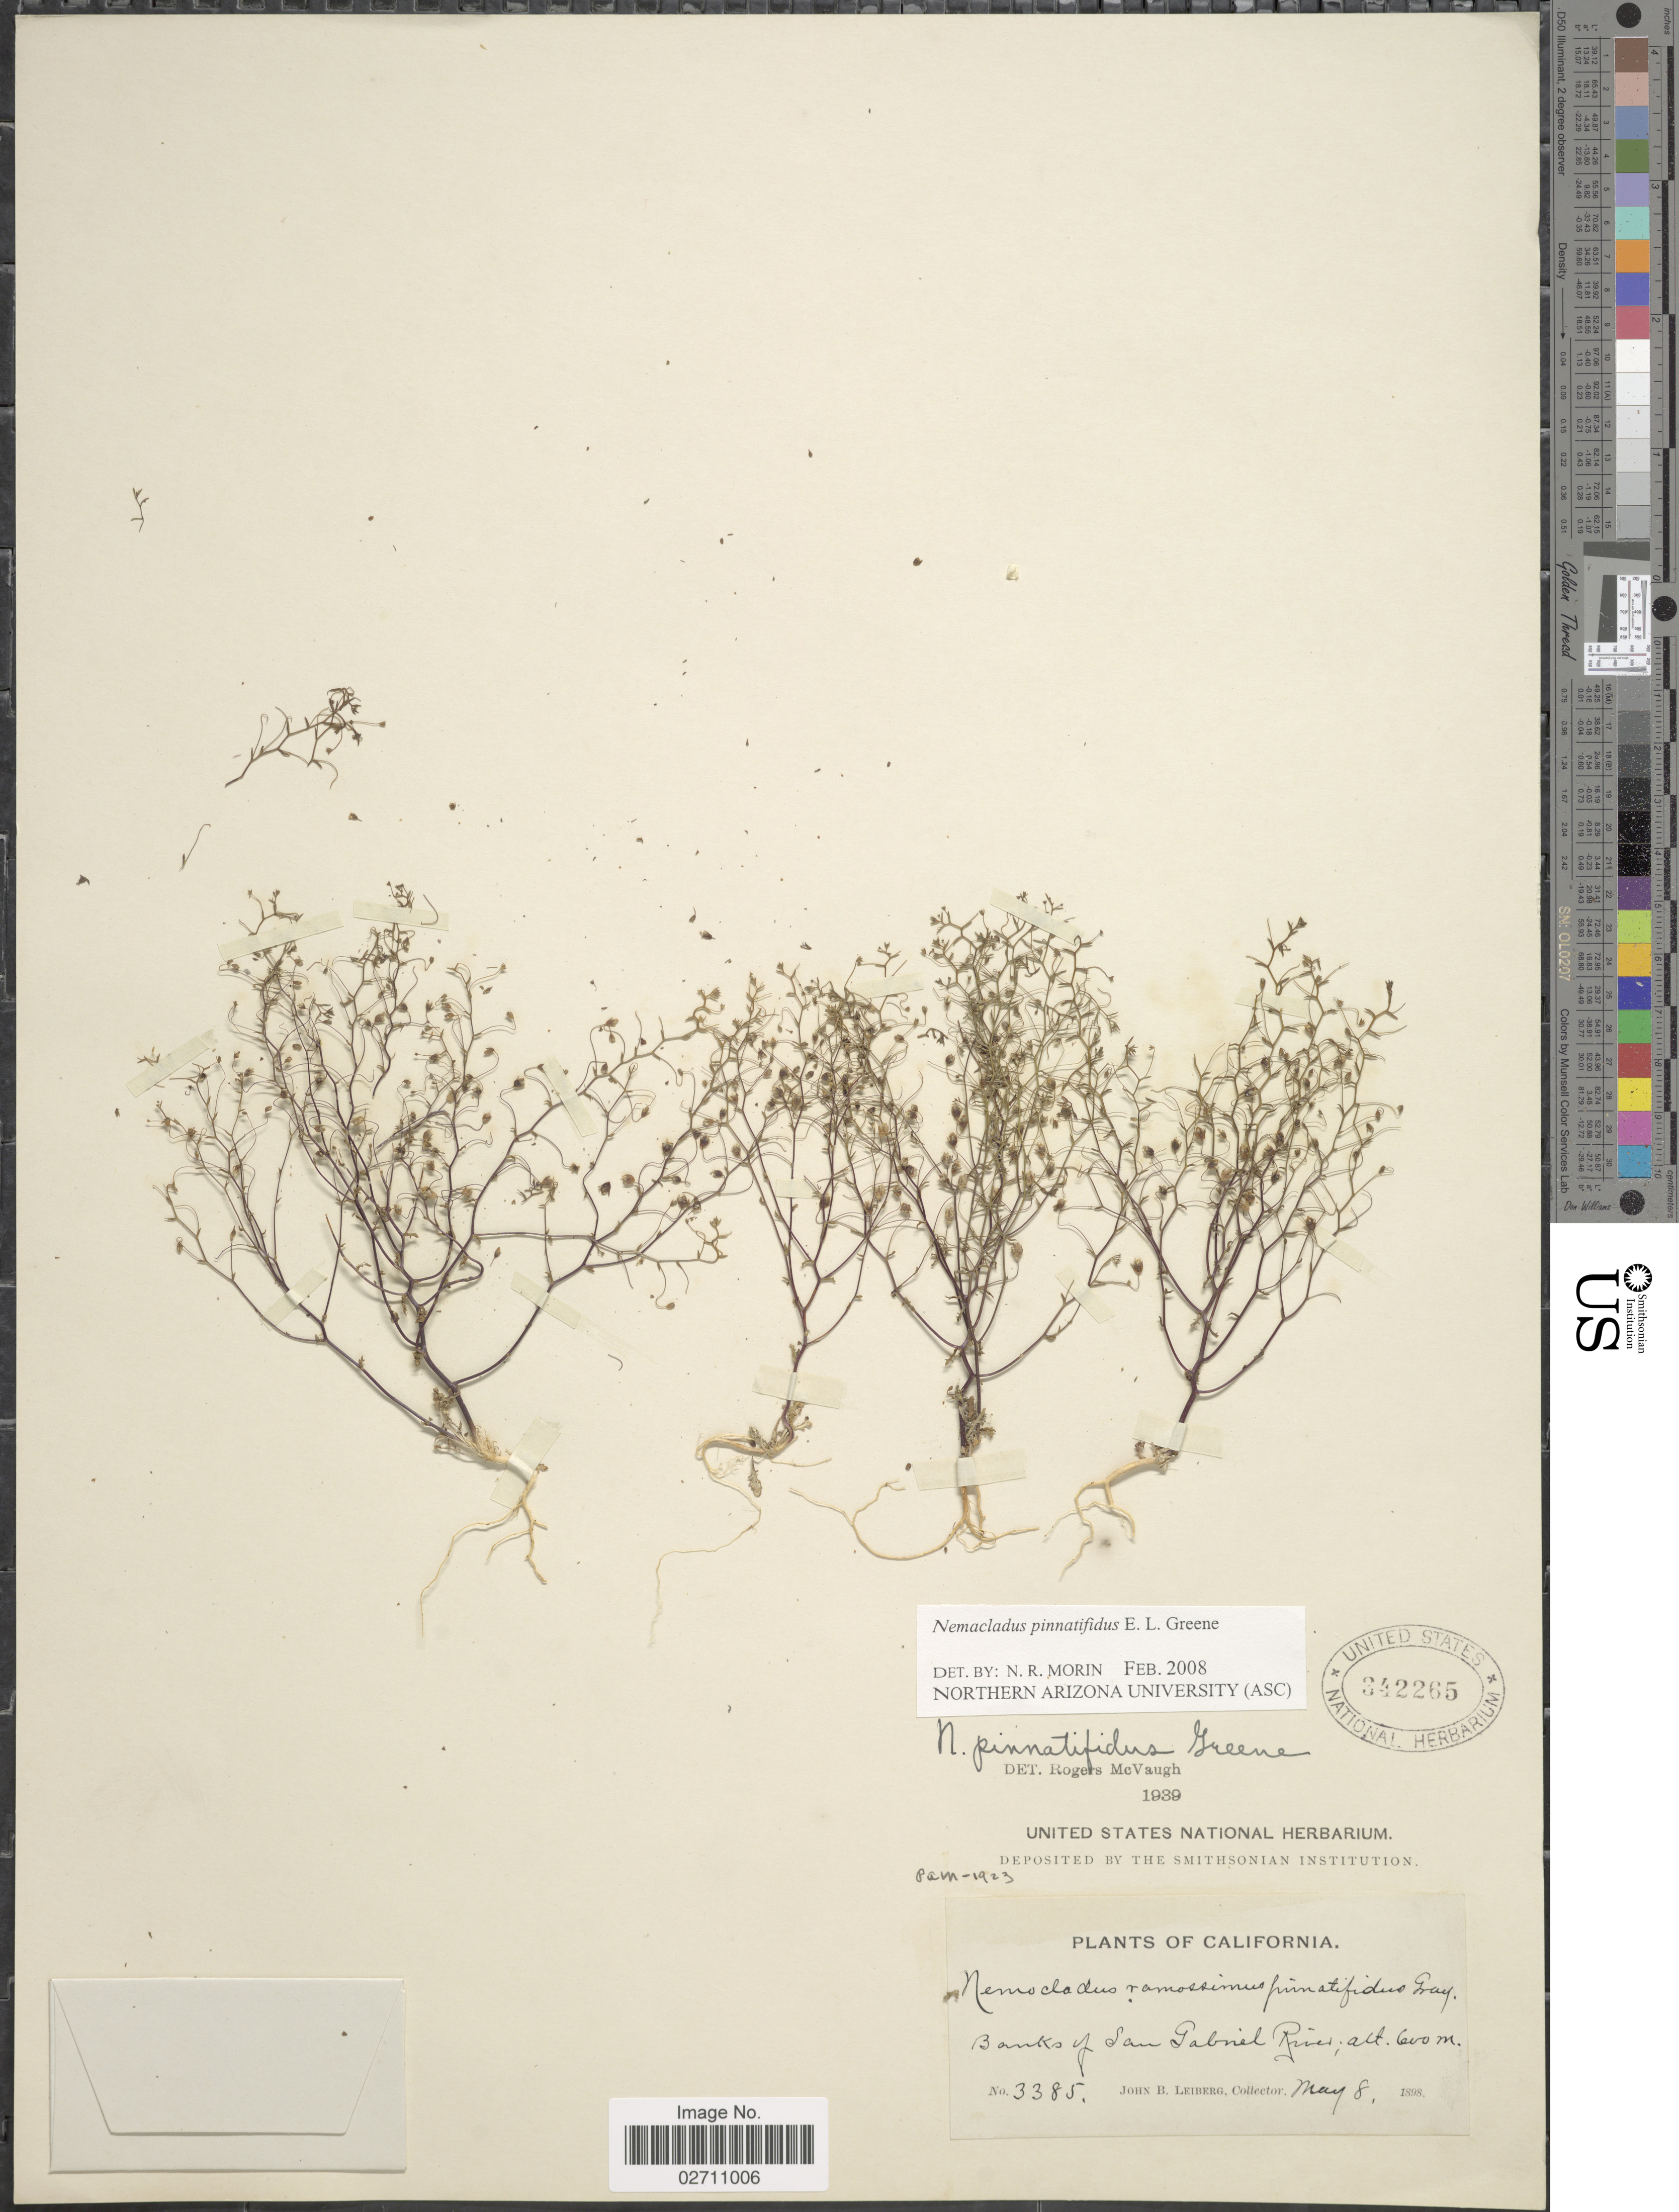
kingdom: Plantae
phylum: Tracheophyta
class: Magnoliopsida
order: Asterales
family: Campanulaceae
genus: Nemacladus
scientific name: Nemacladus pinnatifidus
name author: S.W. Greene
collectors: J. B. Leiberg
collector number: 3385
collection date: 1898-05-08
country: United States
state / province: California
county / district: Los Angeles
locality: Banks of San Gabriel River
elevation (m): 600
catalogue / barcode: US 342265